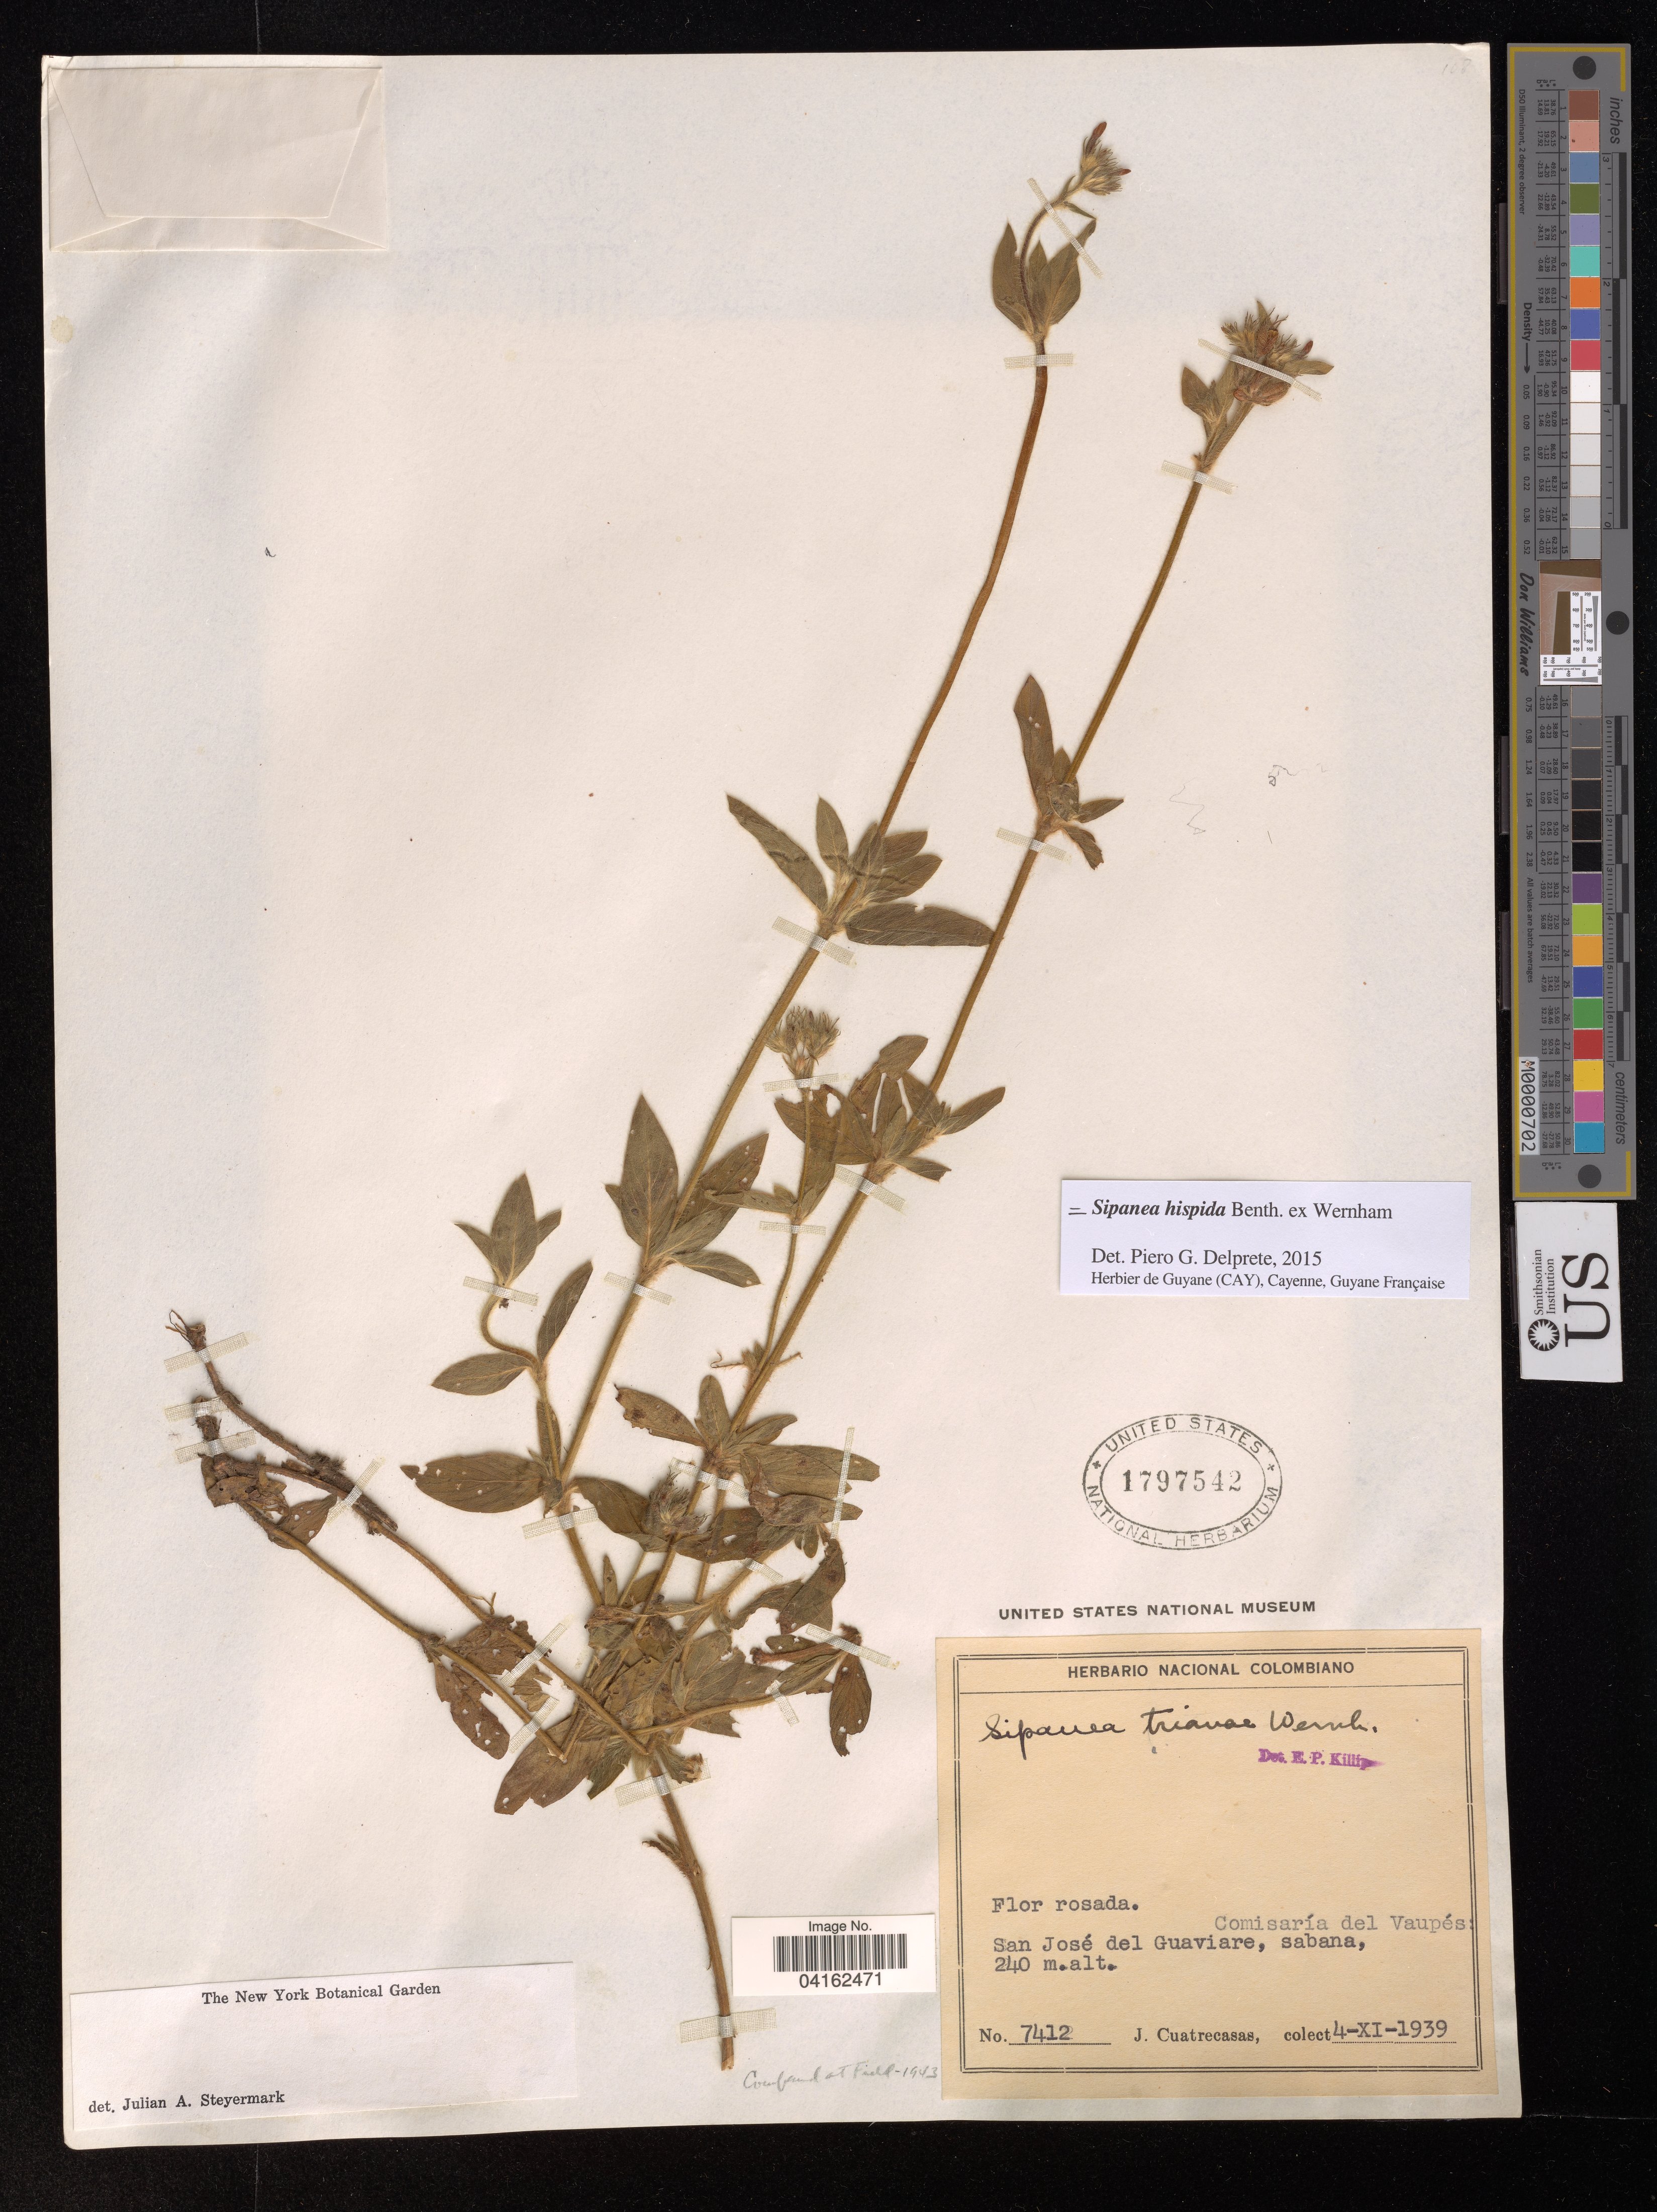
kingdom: Plantae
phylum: Tracheophyta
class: Magnoliopsida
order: Gentianales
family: Rubiaceae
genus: Sipanea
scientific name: Sipanea hispida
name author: Benth. ex Wernham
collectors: J. Cuatrecasas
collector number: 7412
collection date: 1939-11-04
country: Colombia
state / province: Vaupés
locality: San José del Guaviare, sabana.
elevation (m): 240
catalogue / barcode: US 1797542